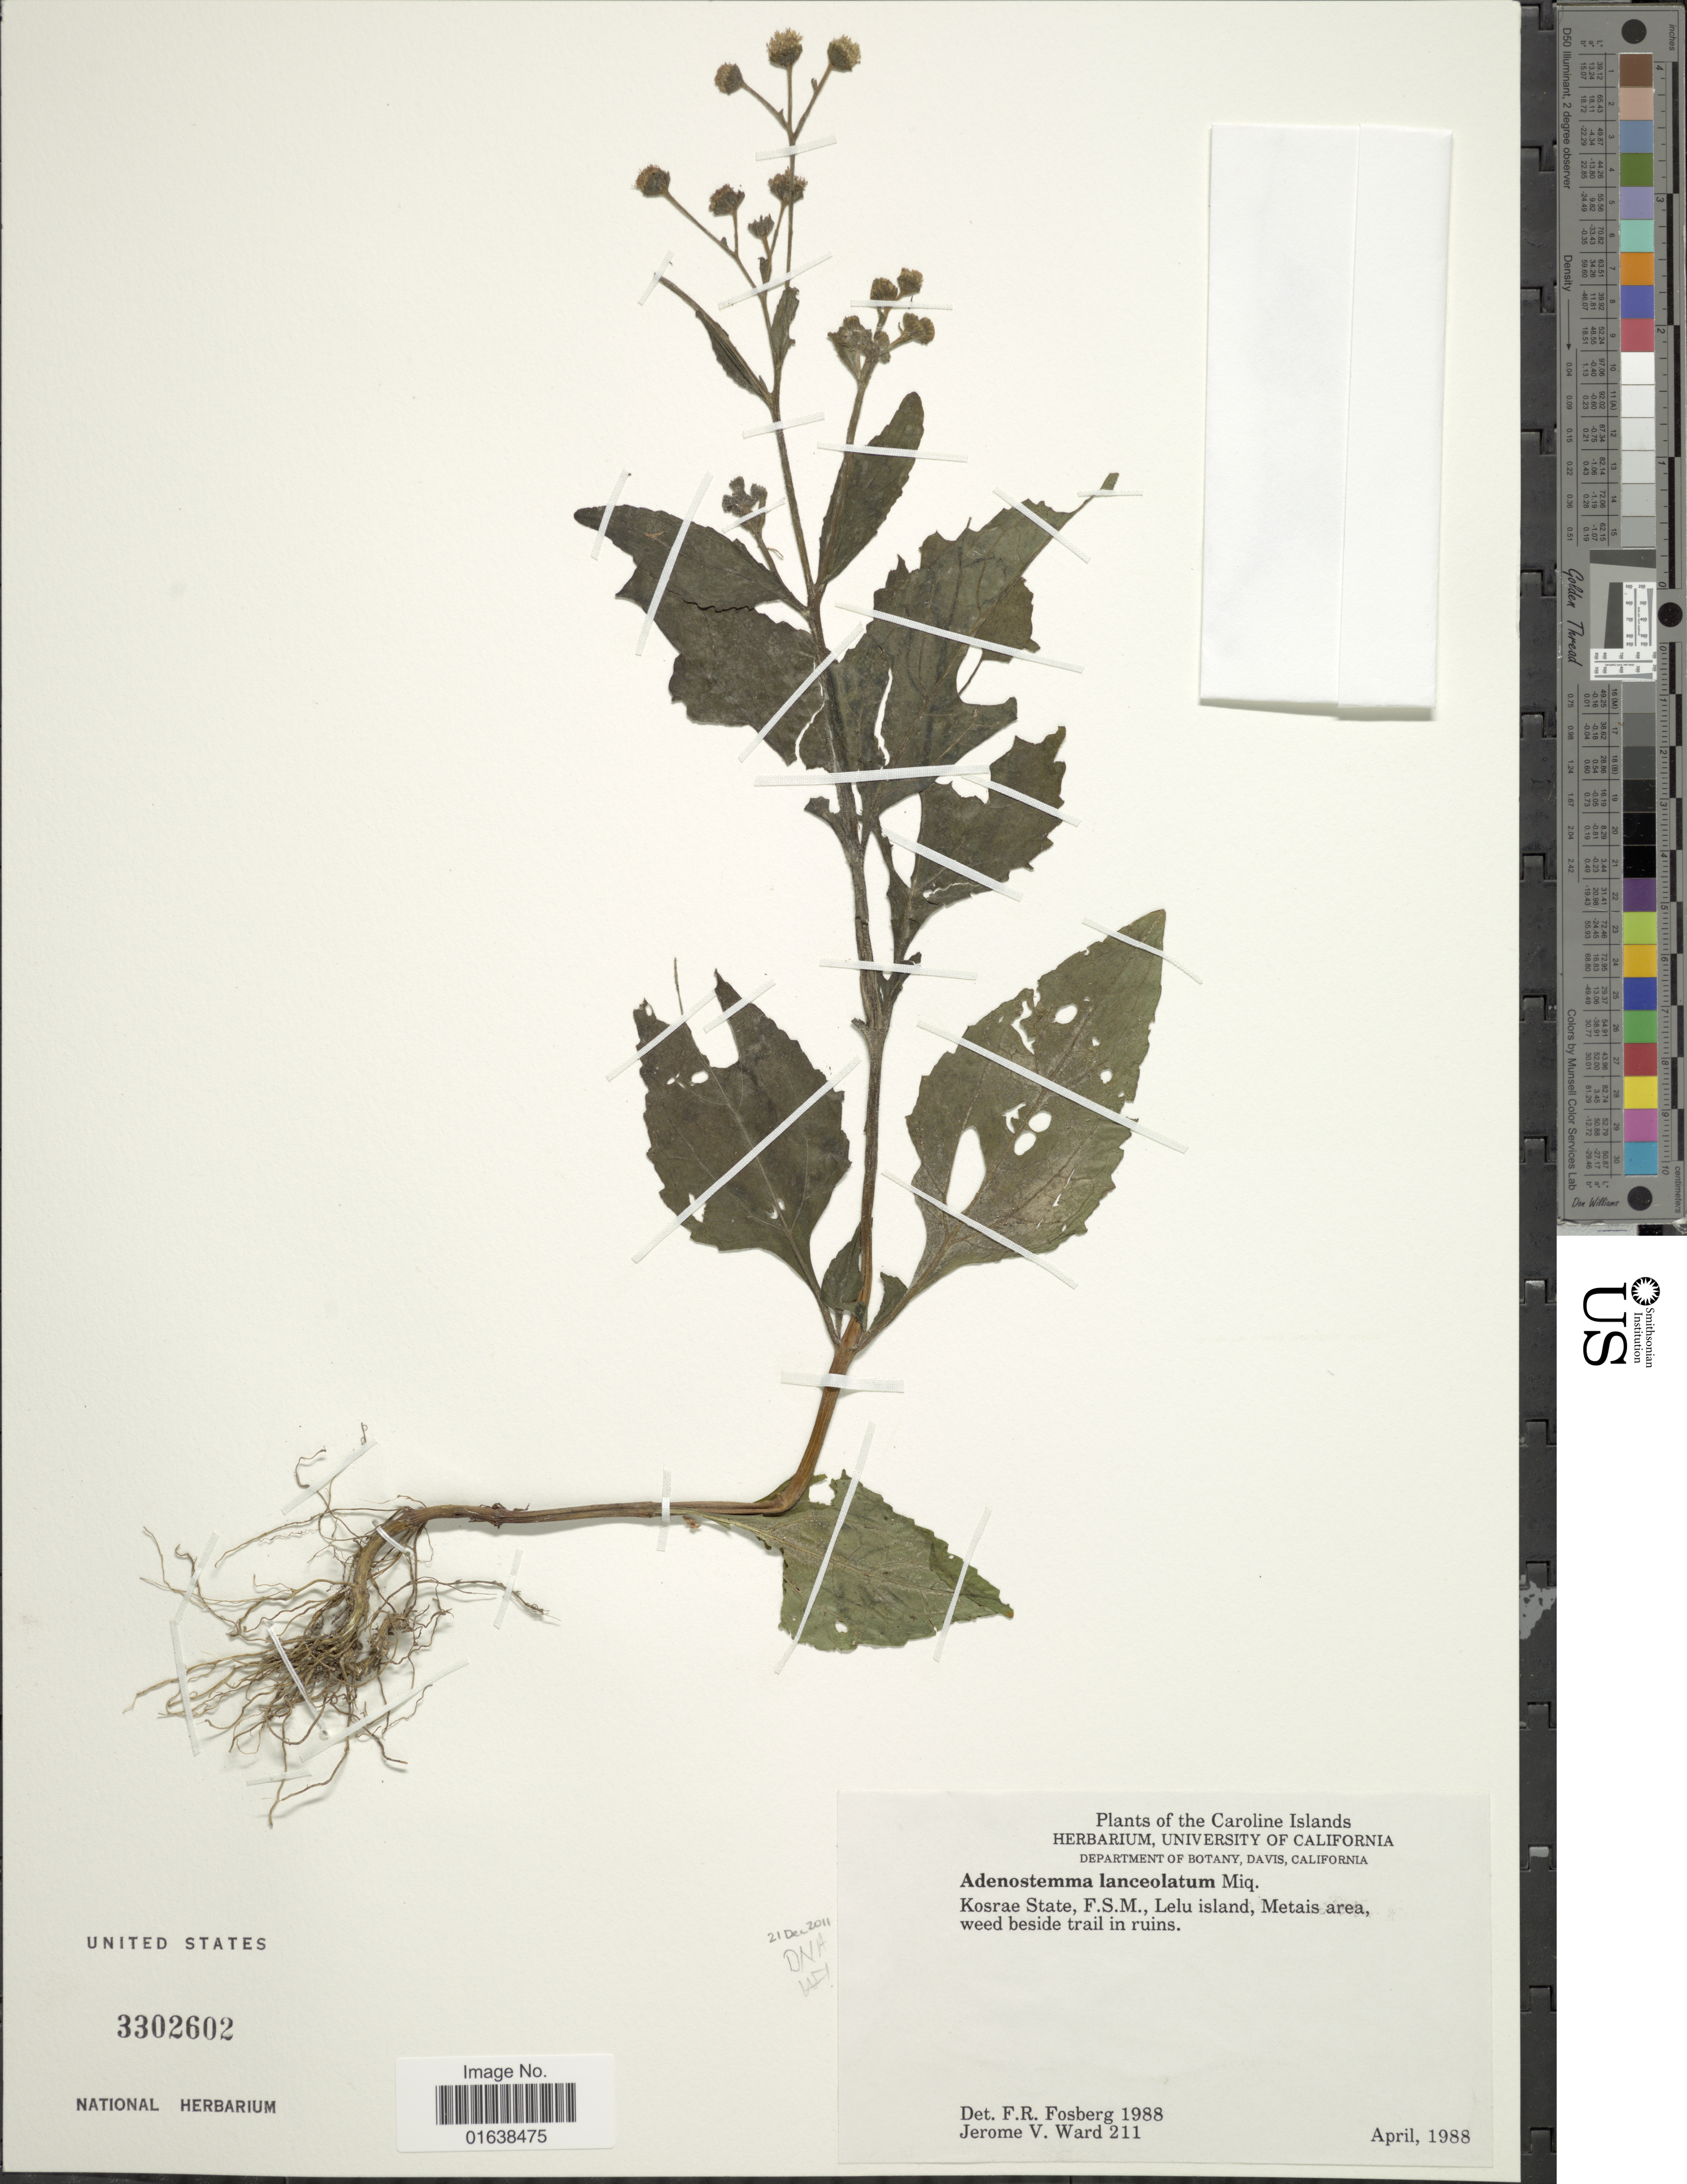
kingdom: Plantae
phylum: Tracheophyta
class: Magnoliopsida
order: Asterales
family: Asteraceae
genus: Adenostemma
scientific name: Adenostemma lanceolatum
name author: Miq.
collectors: J. V. Ward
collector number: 211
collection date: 1988-04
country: Micronesia, Federated States of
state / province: Kosrae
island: Lelu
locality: Kosrae State, F. S. M., Lelu Island, Metais aream weed beside train in ruins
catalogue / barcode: US 3302602